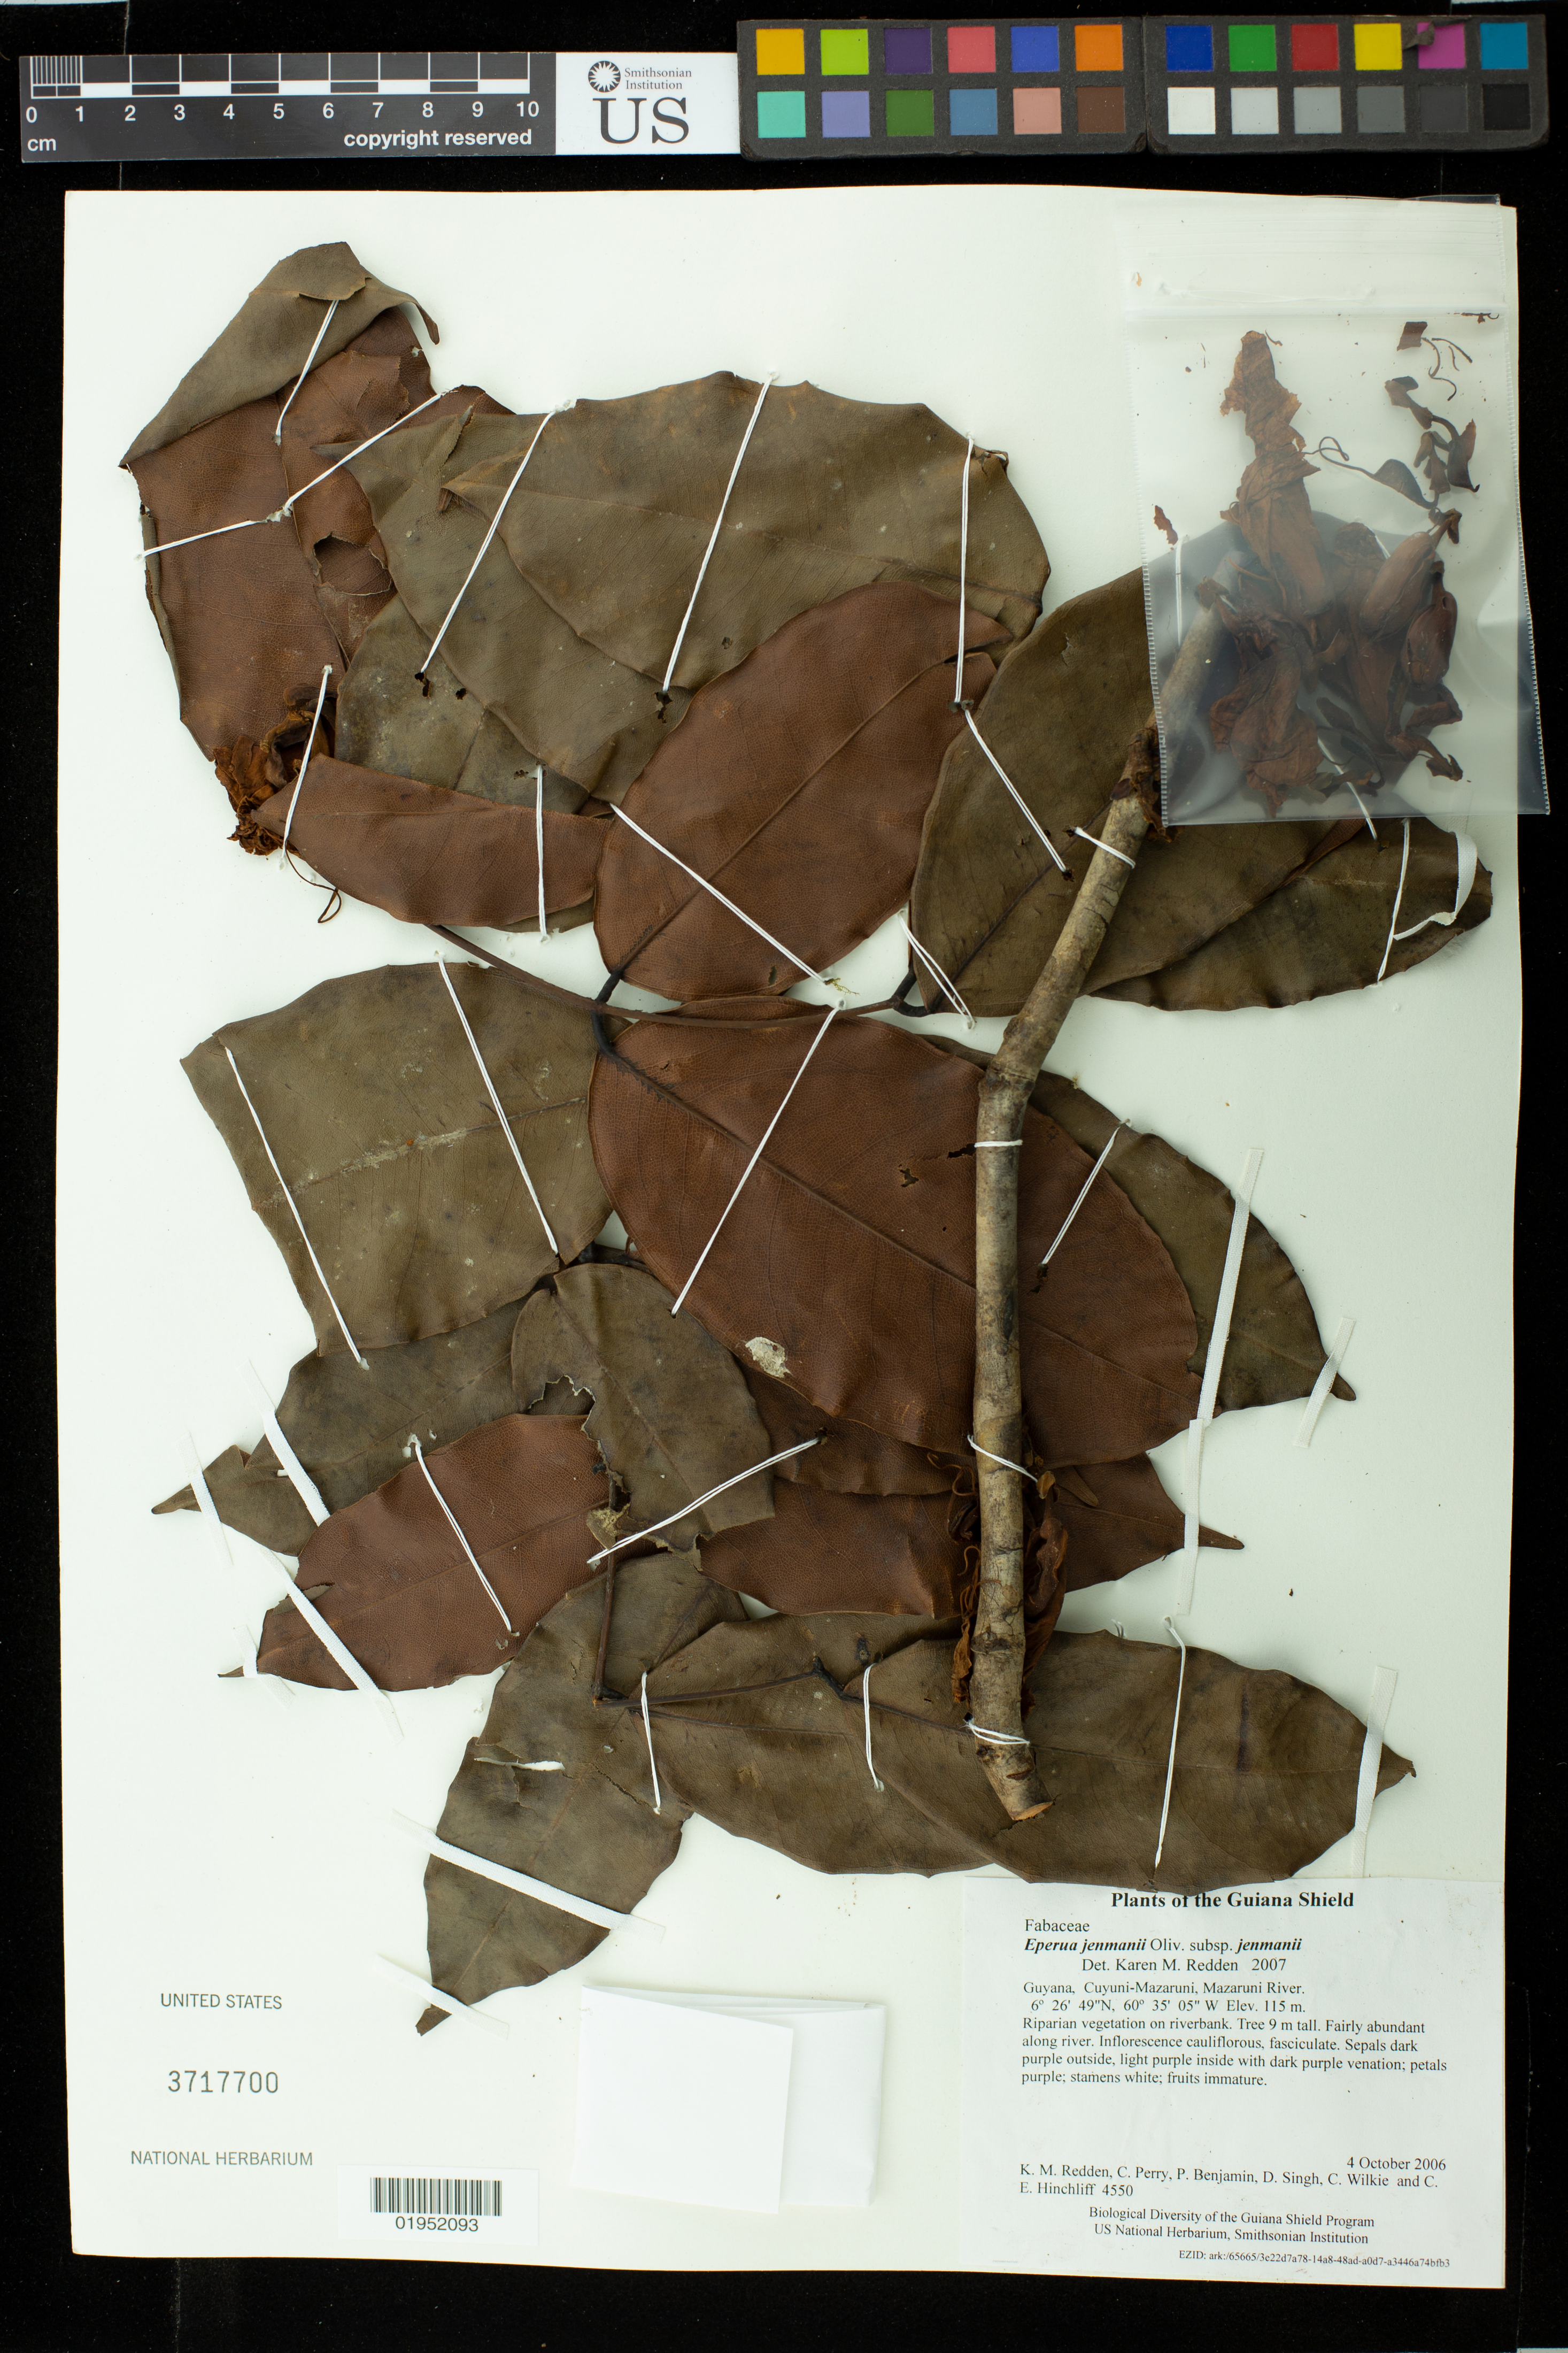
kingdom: Plantae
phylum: Tracheophyta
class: Magnoliopsida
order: Fabales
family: Fabaceae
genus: Eperua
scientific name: Eperua jenmanii subsp. jenmanii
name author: Oliv.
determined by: Redden, K. M.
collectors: K. M. Redden, C. Perry, P. Benjamin, D. Singh, C. Wilkie & C. E. Hinchliff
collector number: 4550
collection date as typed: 4 October 2006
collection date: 2006-10-04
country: Guyana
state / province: Cuyuni-Mazaruni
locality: Mazaruni River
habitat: Riparian vegetation on riverbank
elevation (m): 115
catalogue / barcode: US 3717700